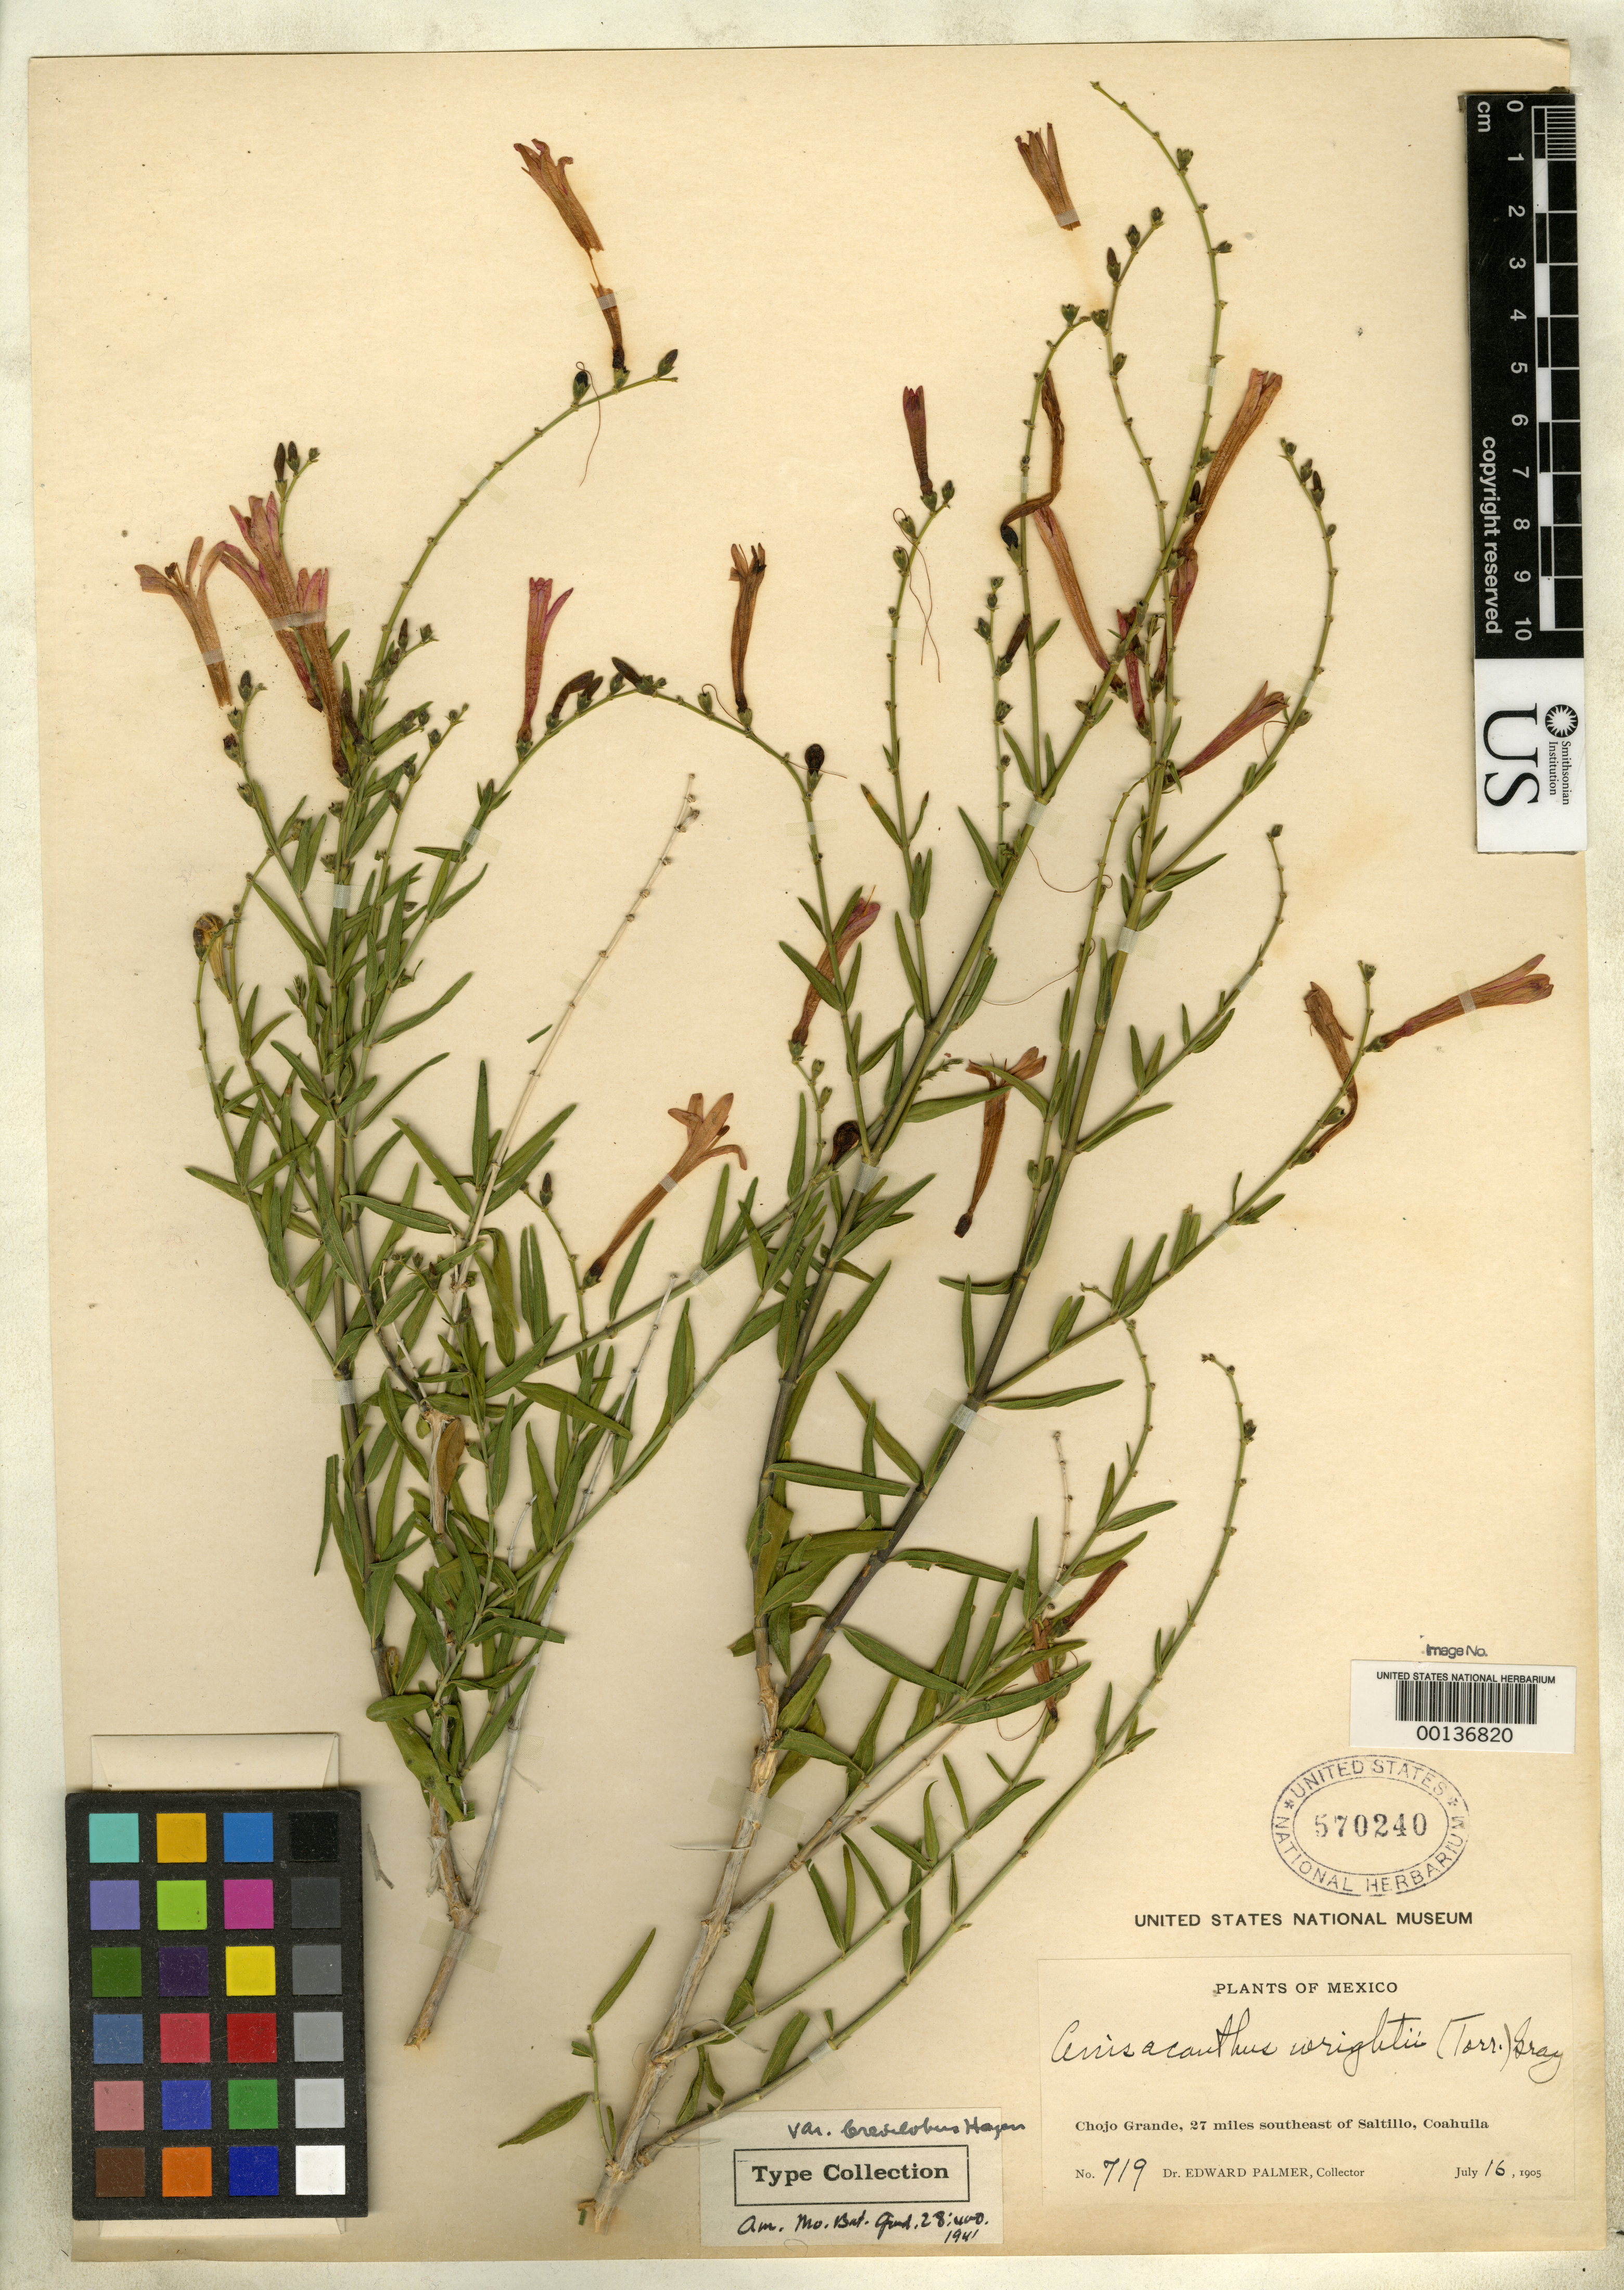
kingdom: Plantae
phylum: Tracheophyta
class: Magnoliopsida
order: Lamiales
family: Acanthaceae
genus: Anisacanthus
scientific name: Anisacanthus wrightii var. brevilobus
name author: S.H. Hagen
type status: Isotype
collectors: E. Palmer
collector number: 719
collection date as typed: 16 Jul 1905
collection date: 1905-07-16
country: Mexico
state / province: Coahuila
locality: Chojo Grande, 27 mi SE of Saltillo.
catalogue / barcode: US 570240